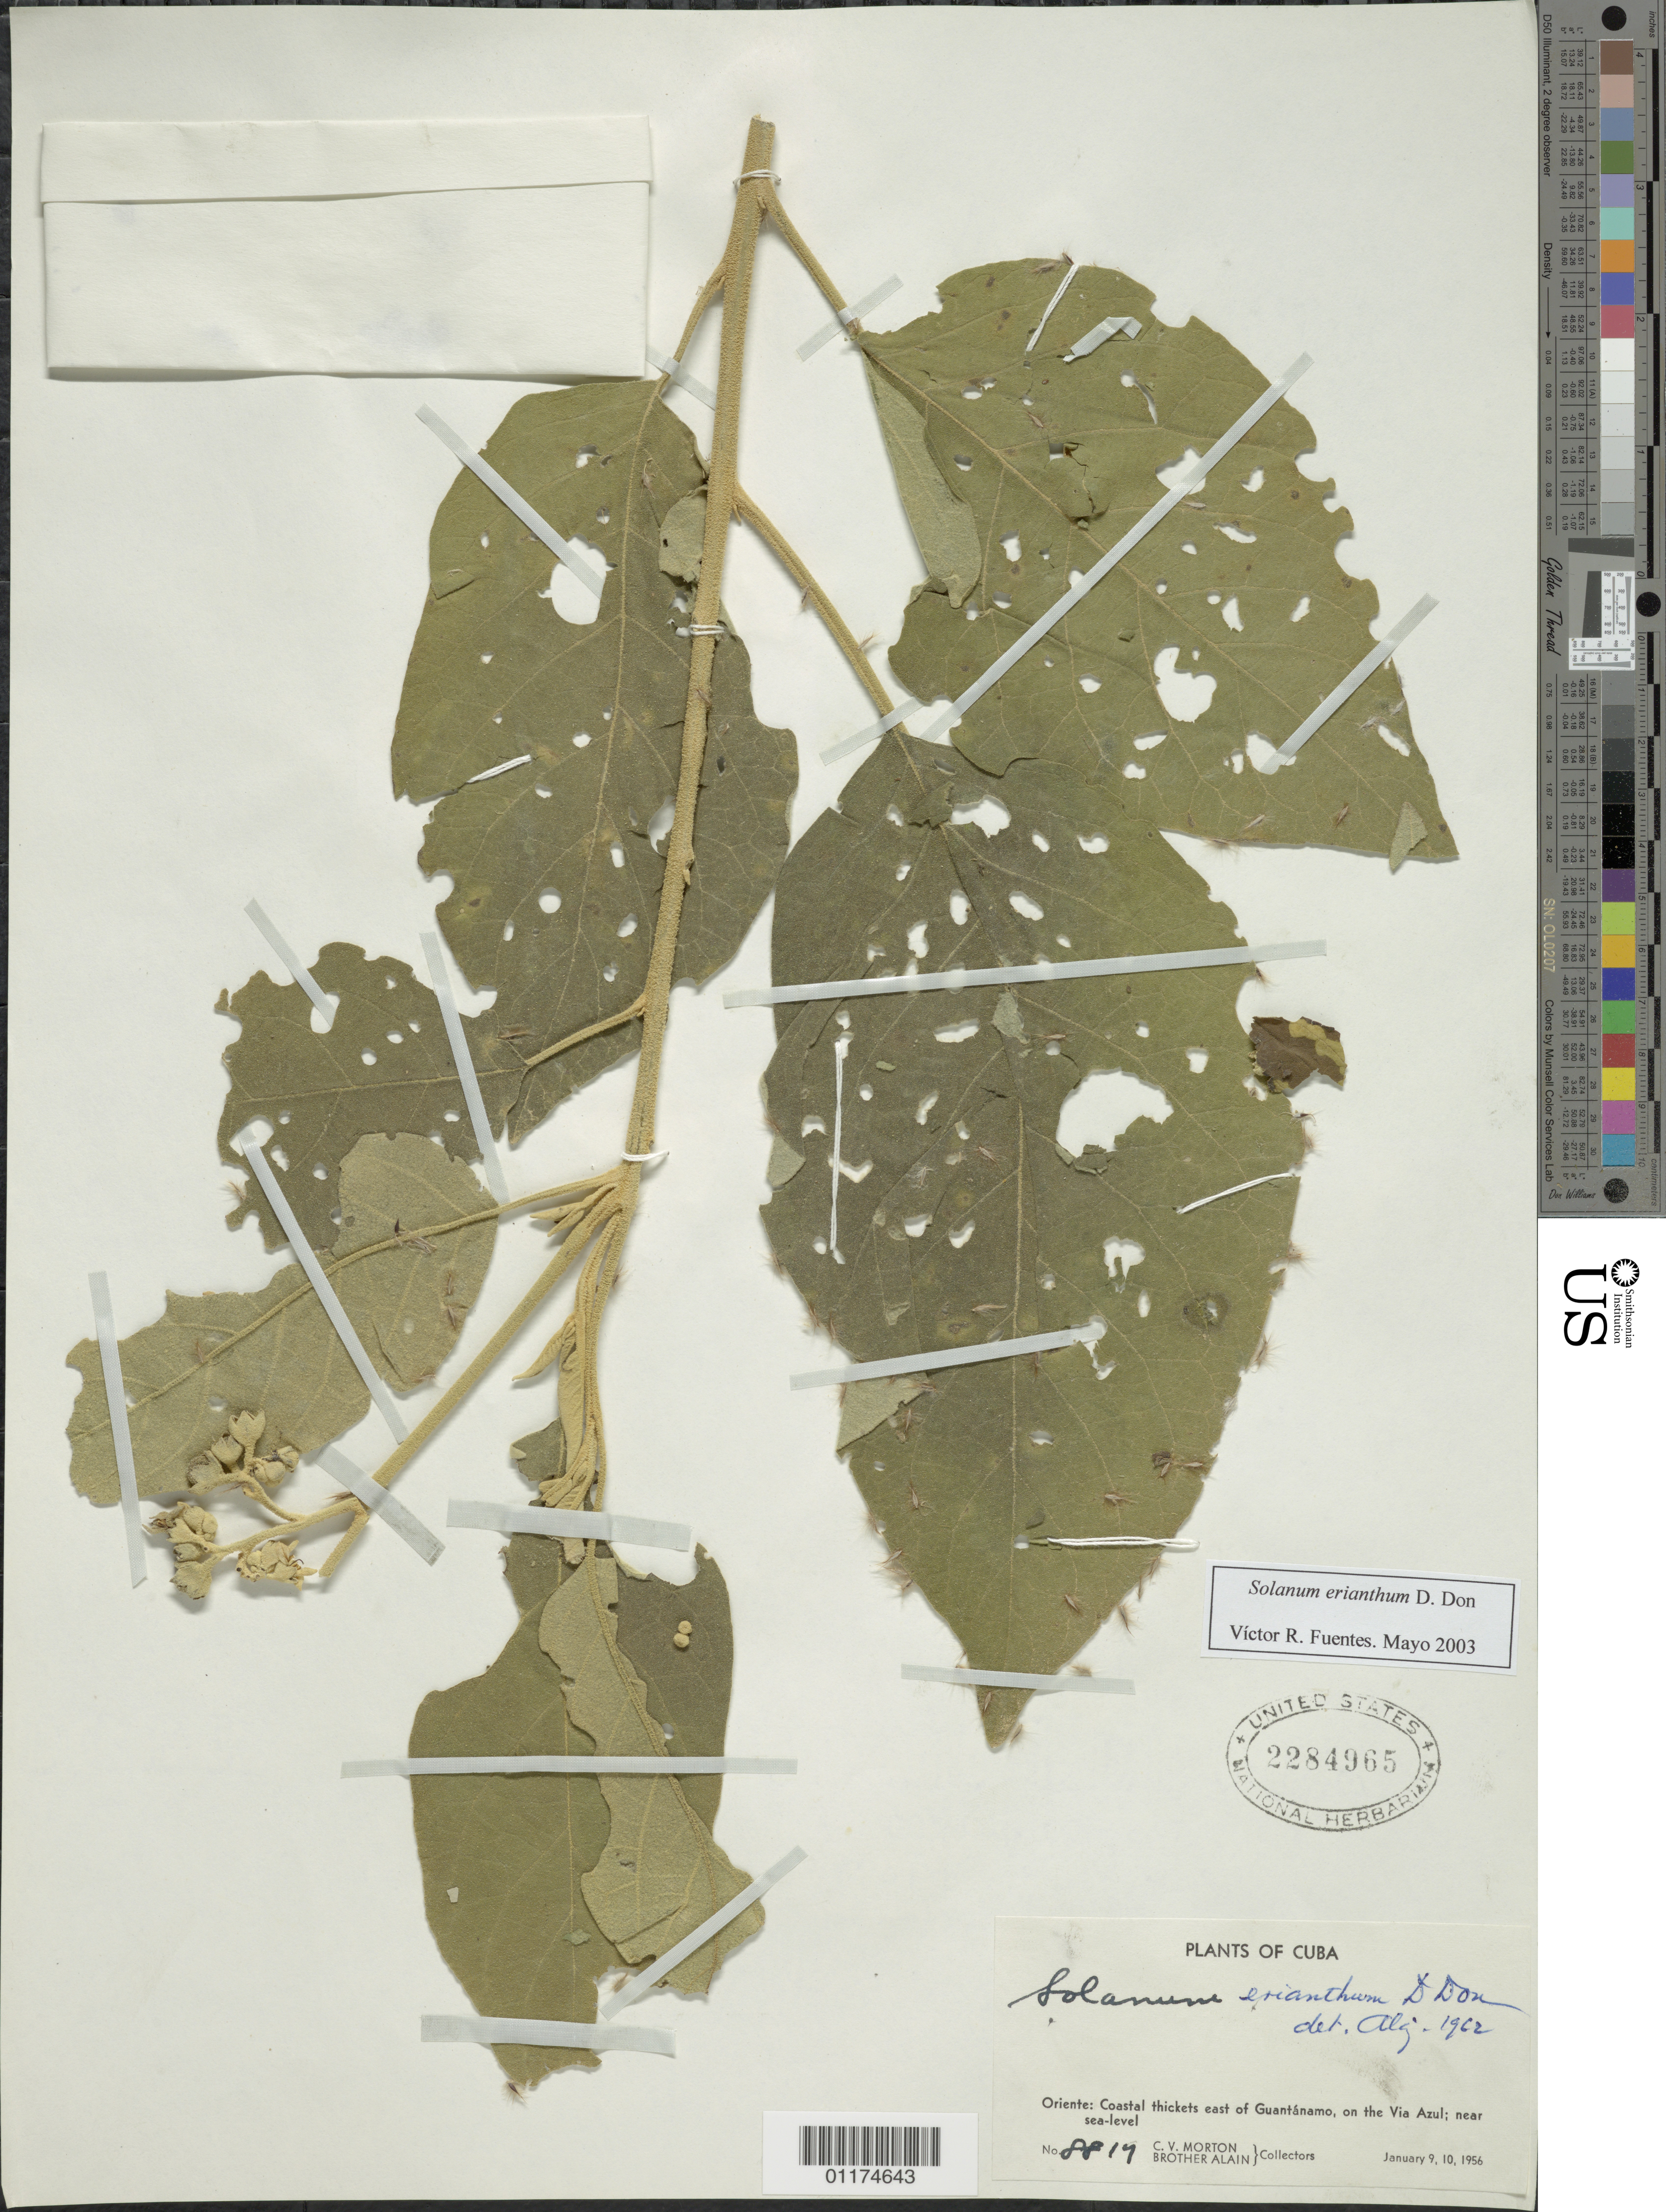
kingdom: Plantae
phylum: Tracheophyta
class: Magnoliopsida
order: Solanales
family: Solanaceae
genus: Solanum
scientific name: Solanum erianthum var. erianthum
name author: D. Don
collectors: C. V. Morton & A. H. Liogier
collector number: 8819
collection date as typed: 09 Jan 1956 to 10 Jan 1956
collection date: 1956-01-09/1956-01-10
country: Cuba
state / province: Oriente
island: Cuba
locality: Coastal thickets east of Guantanamo, on the Via Azul; near sea-level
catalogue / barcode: US 2284965